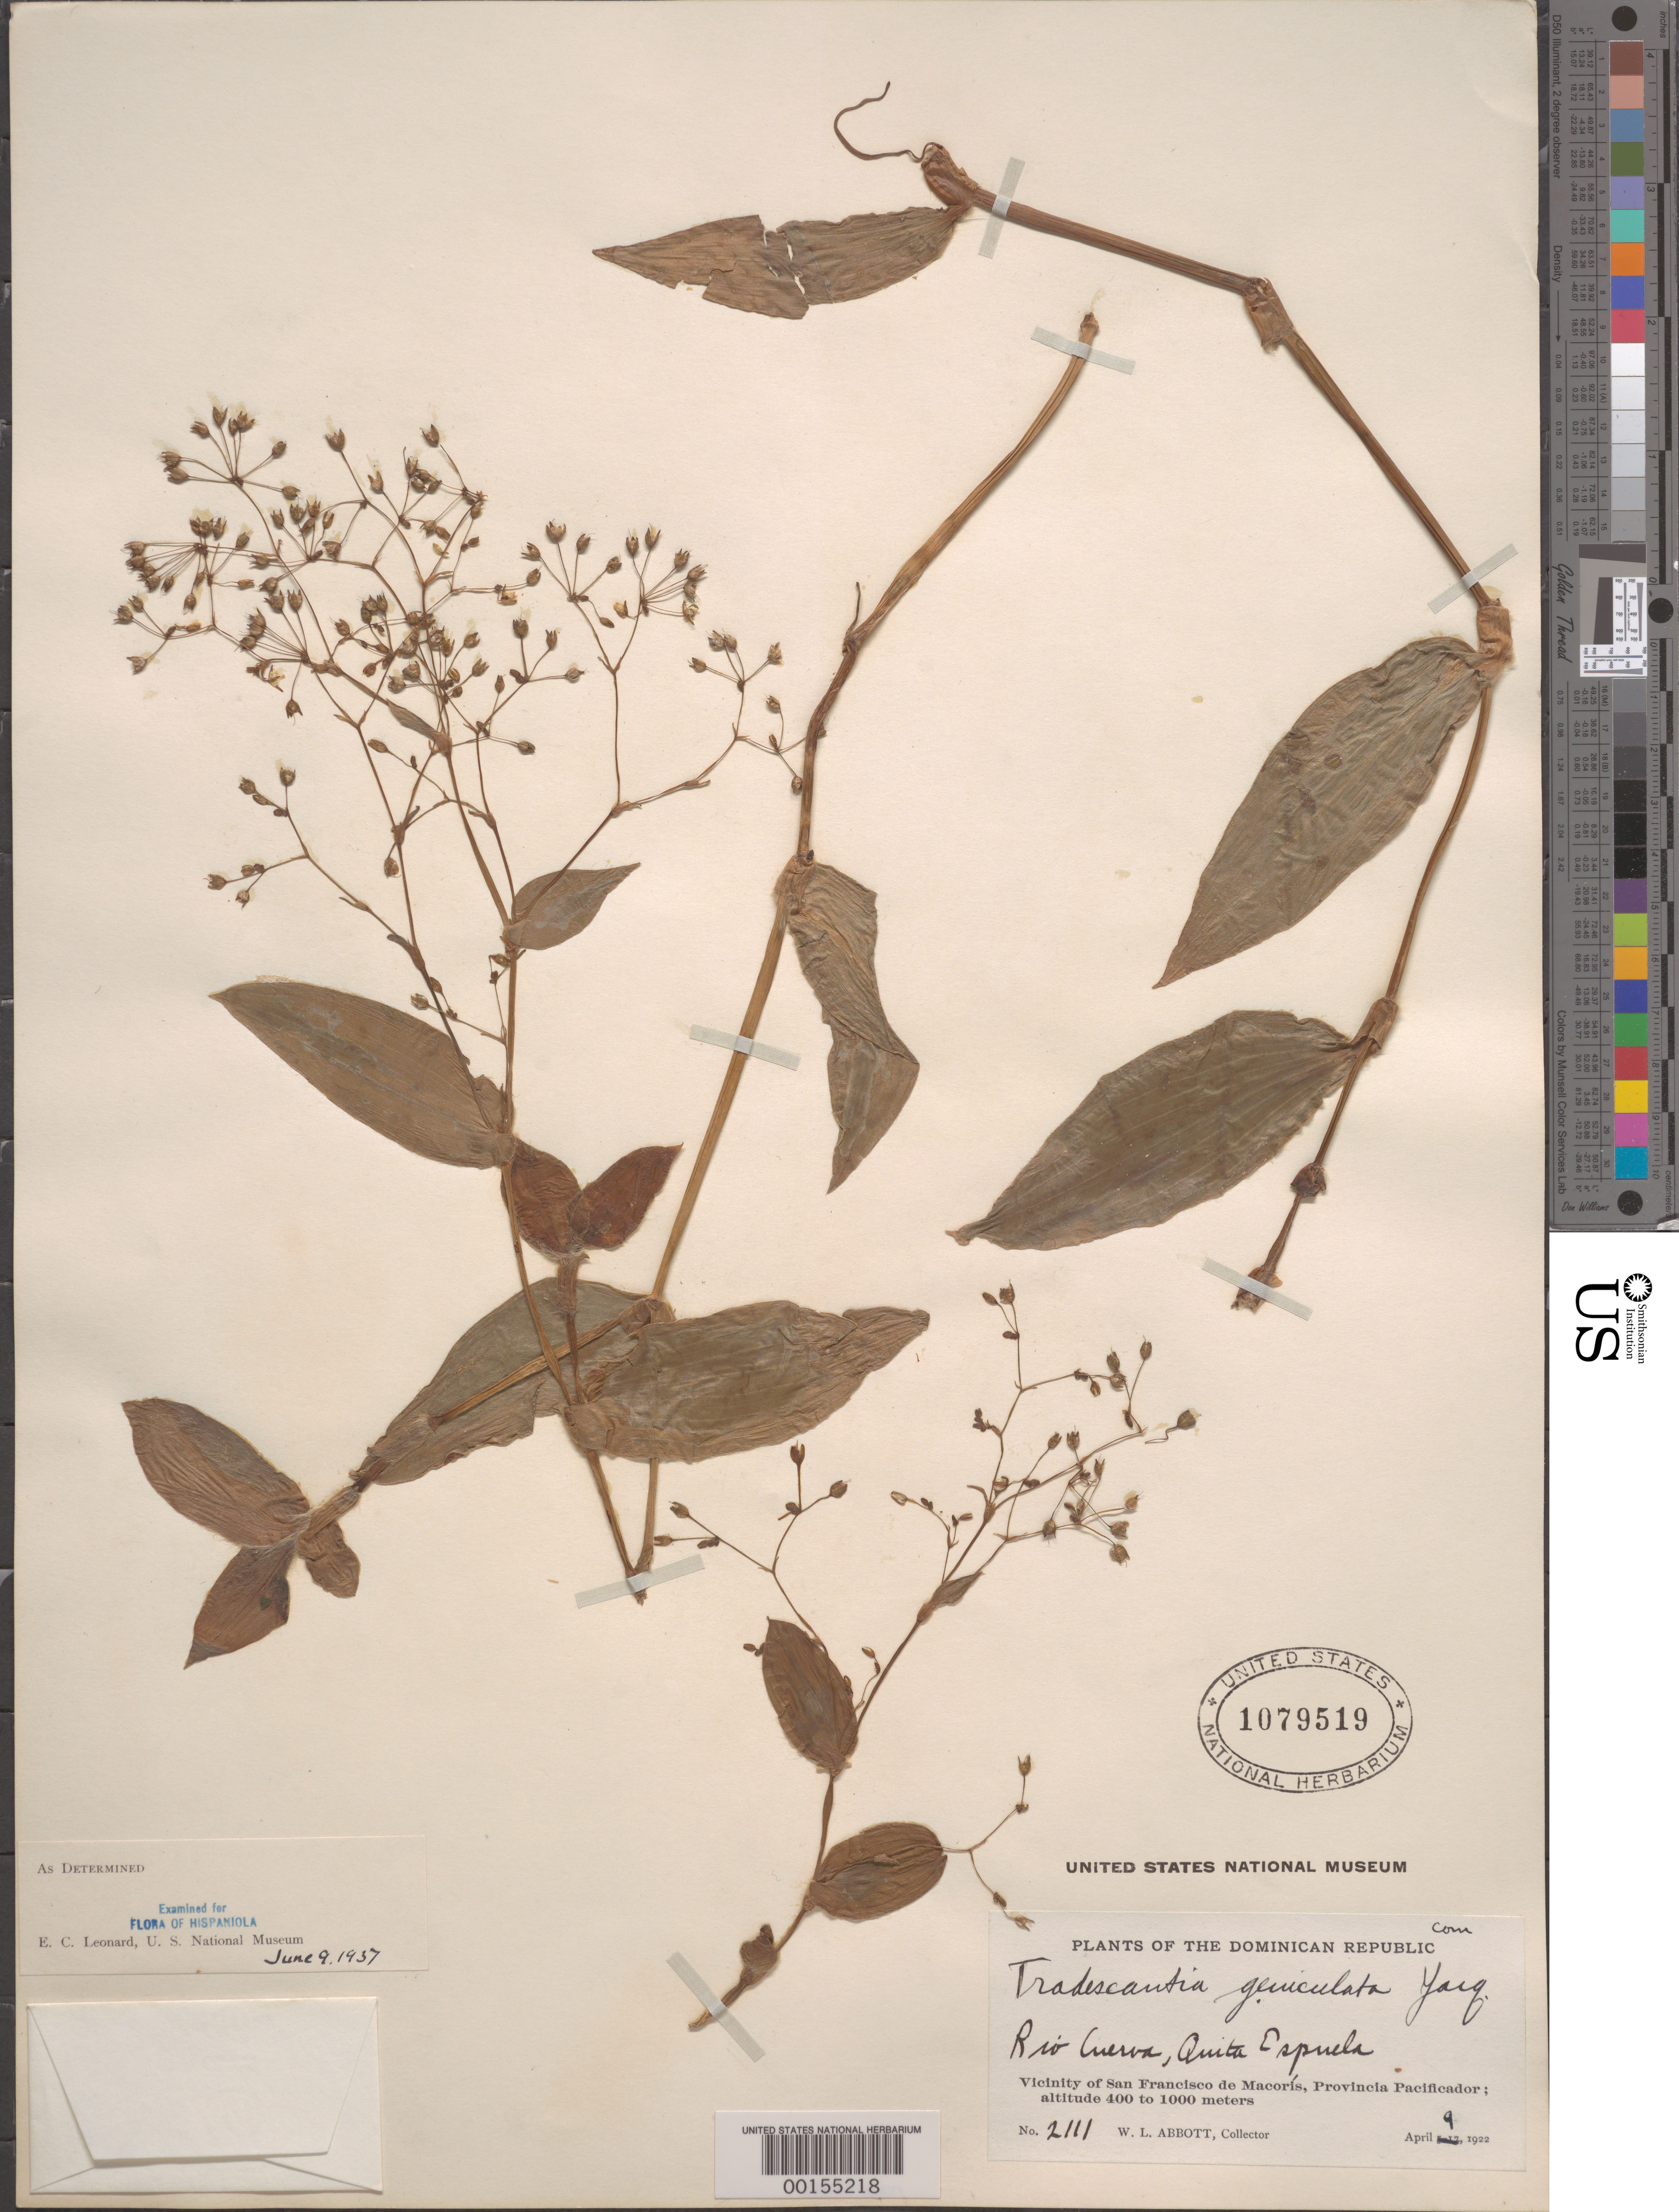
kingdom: Plantae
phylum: Tracheophyta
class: Liliopsida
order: Commelinales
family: Commelinaceae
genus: Gibasis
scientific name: Gibasis geniculata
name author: (Jacq.) Rohweder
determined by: Faden, Robert B., (US), Smithsonian Institution - National Museum of Natural History (UNITED STATES)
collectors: W. L. Abbott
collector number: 2111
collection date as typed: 09 Apr 1922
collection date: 1922-04-09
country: Dominican Republic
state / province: Duarte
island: Hispaniola Island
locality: Near san francisco de macoris, rio cuerva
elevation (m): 400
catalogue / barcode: US 1079519